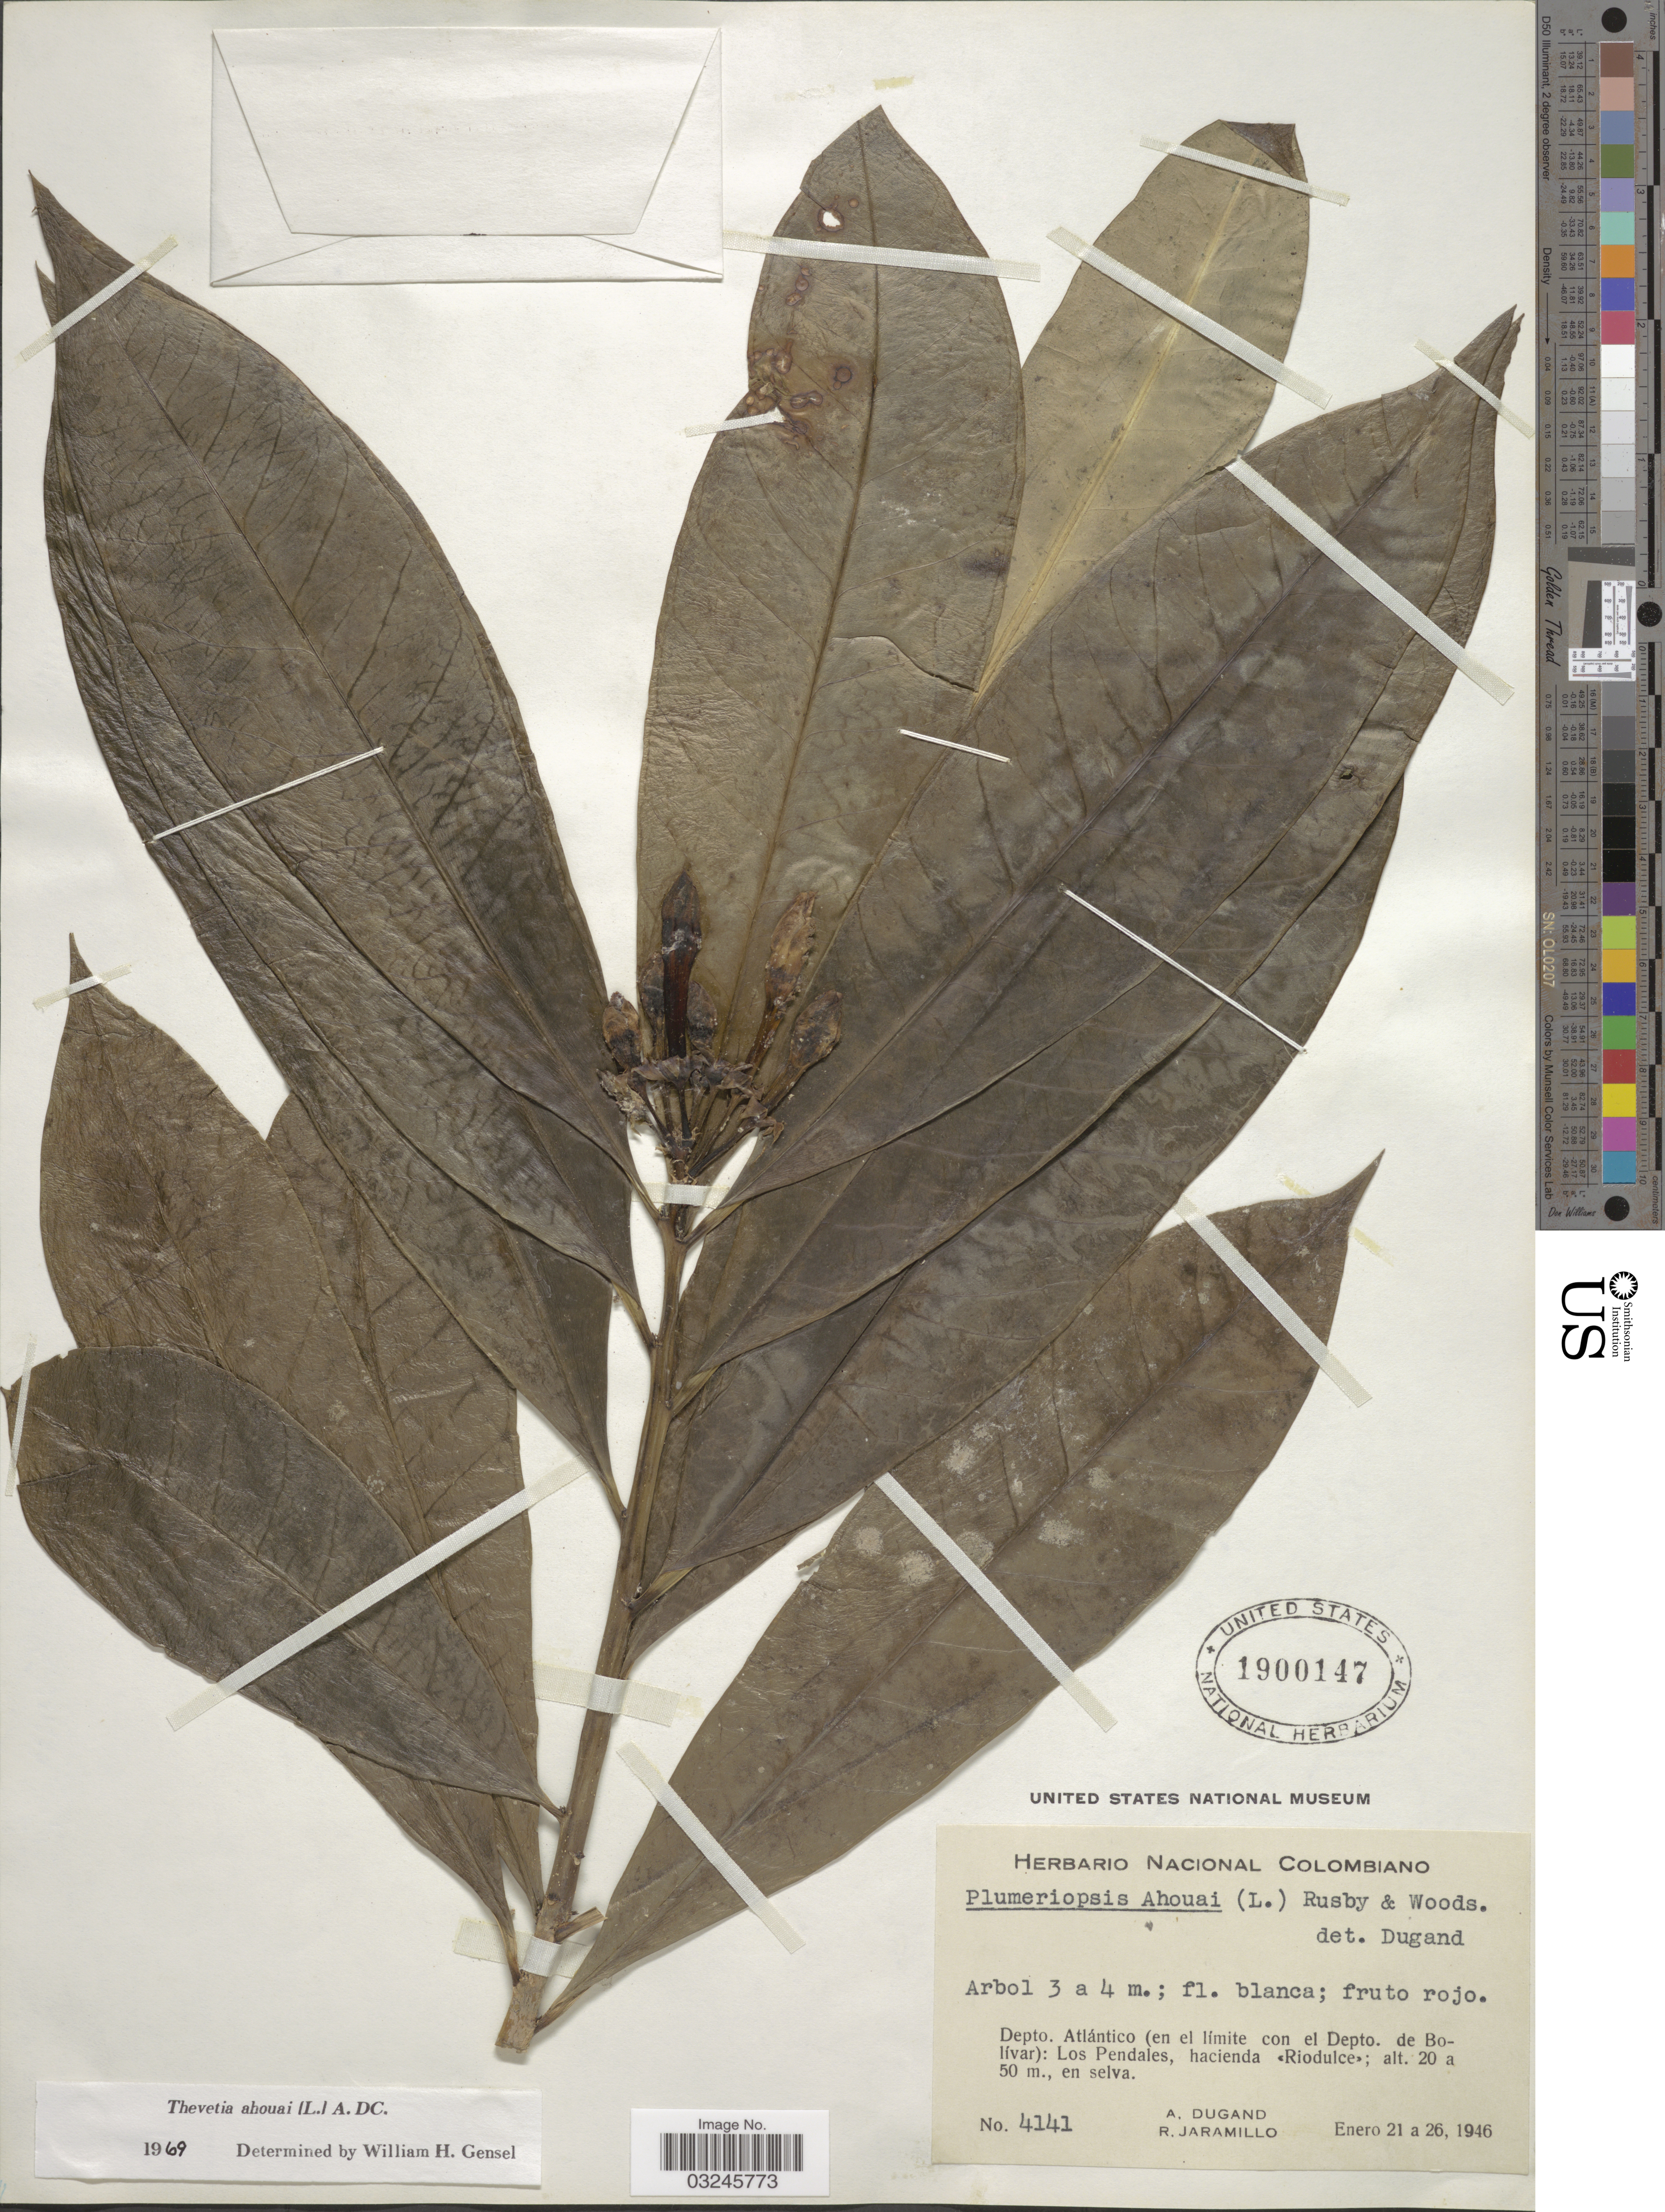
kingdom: Plantae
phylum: Tracheophyta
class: Magnoliopsida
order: Gentianales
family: Apocynaceae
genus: Thevetia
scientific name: Thevetia ahouai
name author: (L.) A. DC.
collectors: A. Dugand & R. Jaramillo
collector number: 4141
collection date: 1946-01-21/1946-01-26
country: Colombia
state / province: Atlántico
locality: Depto. Atlántico (en el límite con el Depto. de Bolívar): Los Pendales, hacienda «Riodulce».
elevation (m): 20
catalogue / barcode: US 1900147